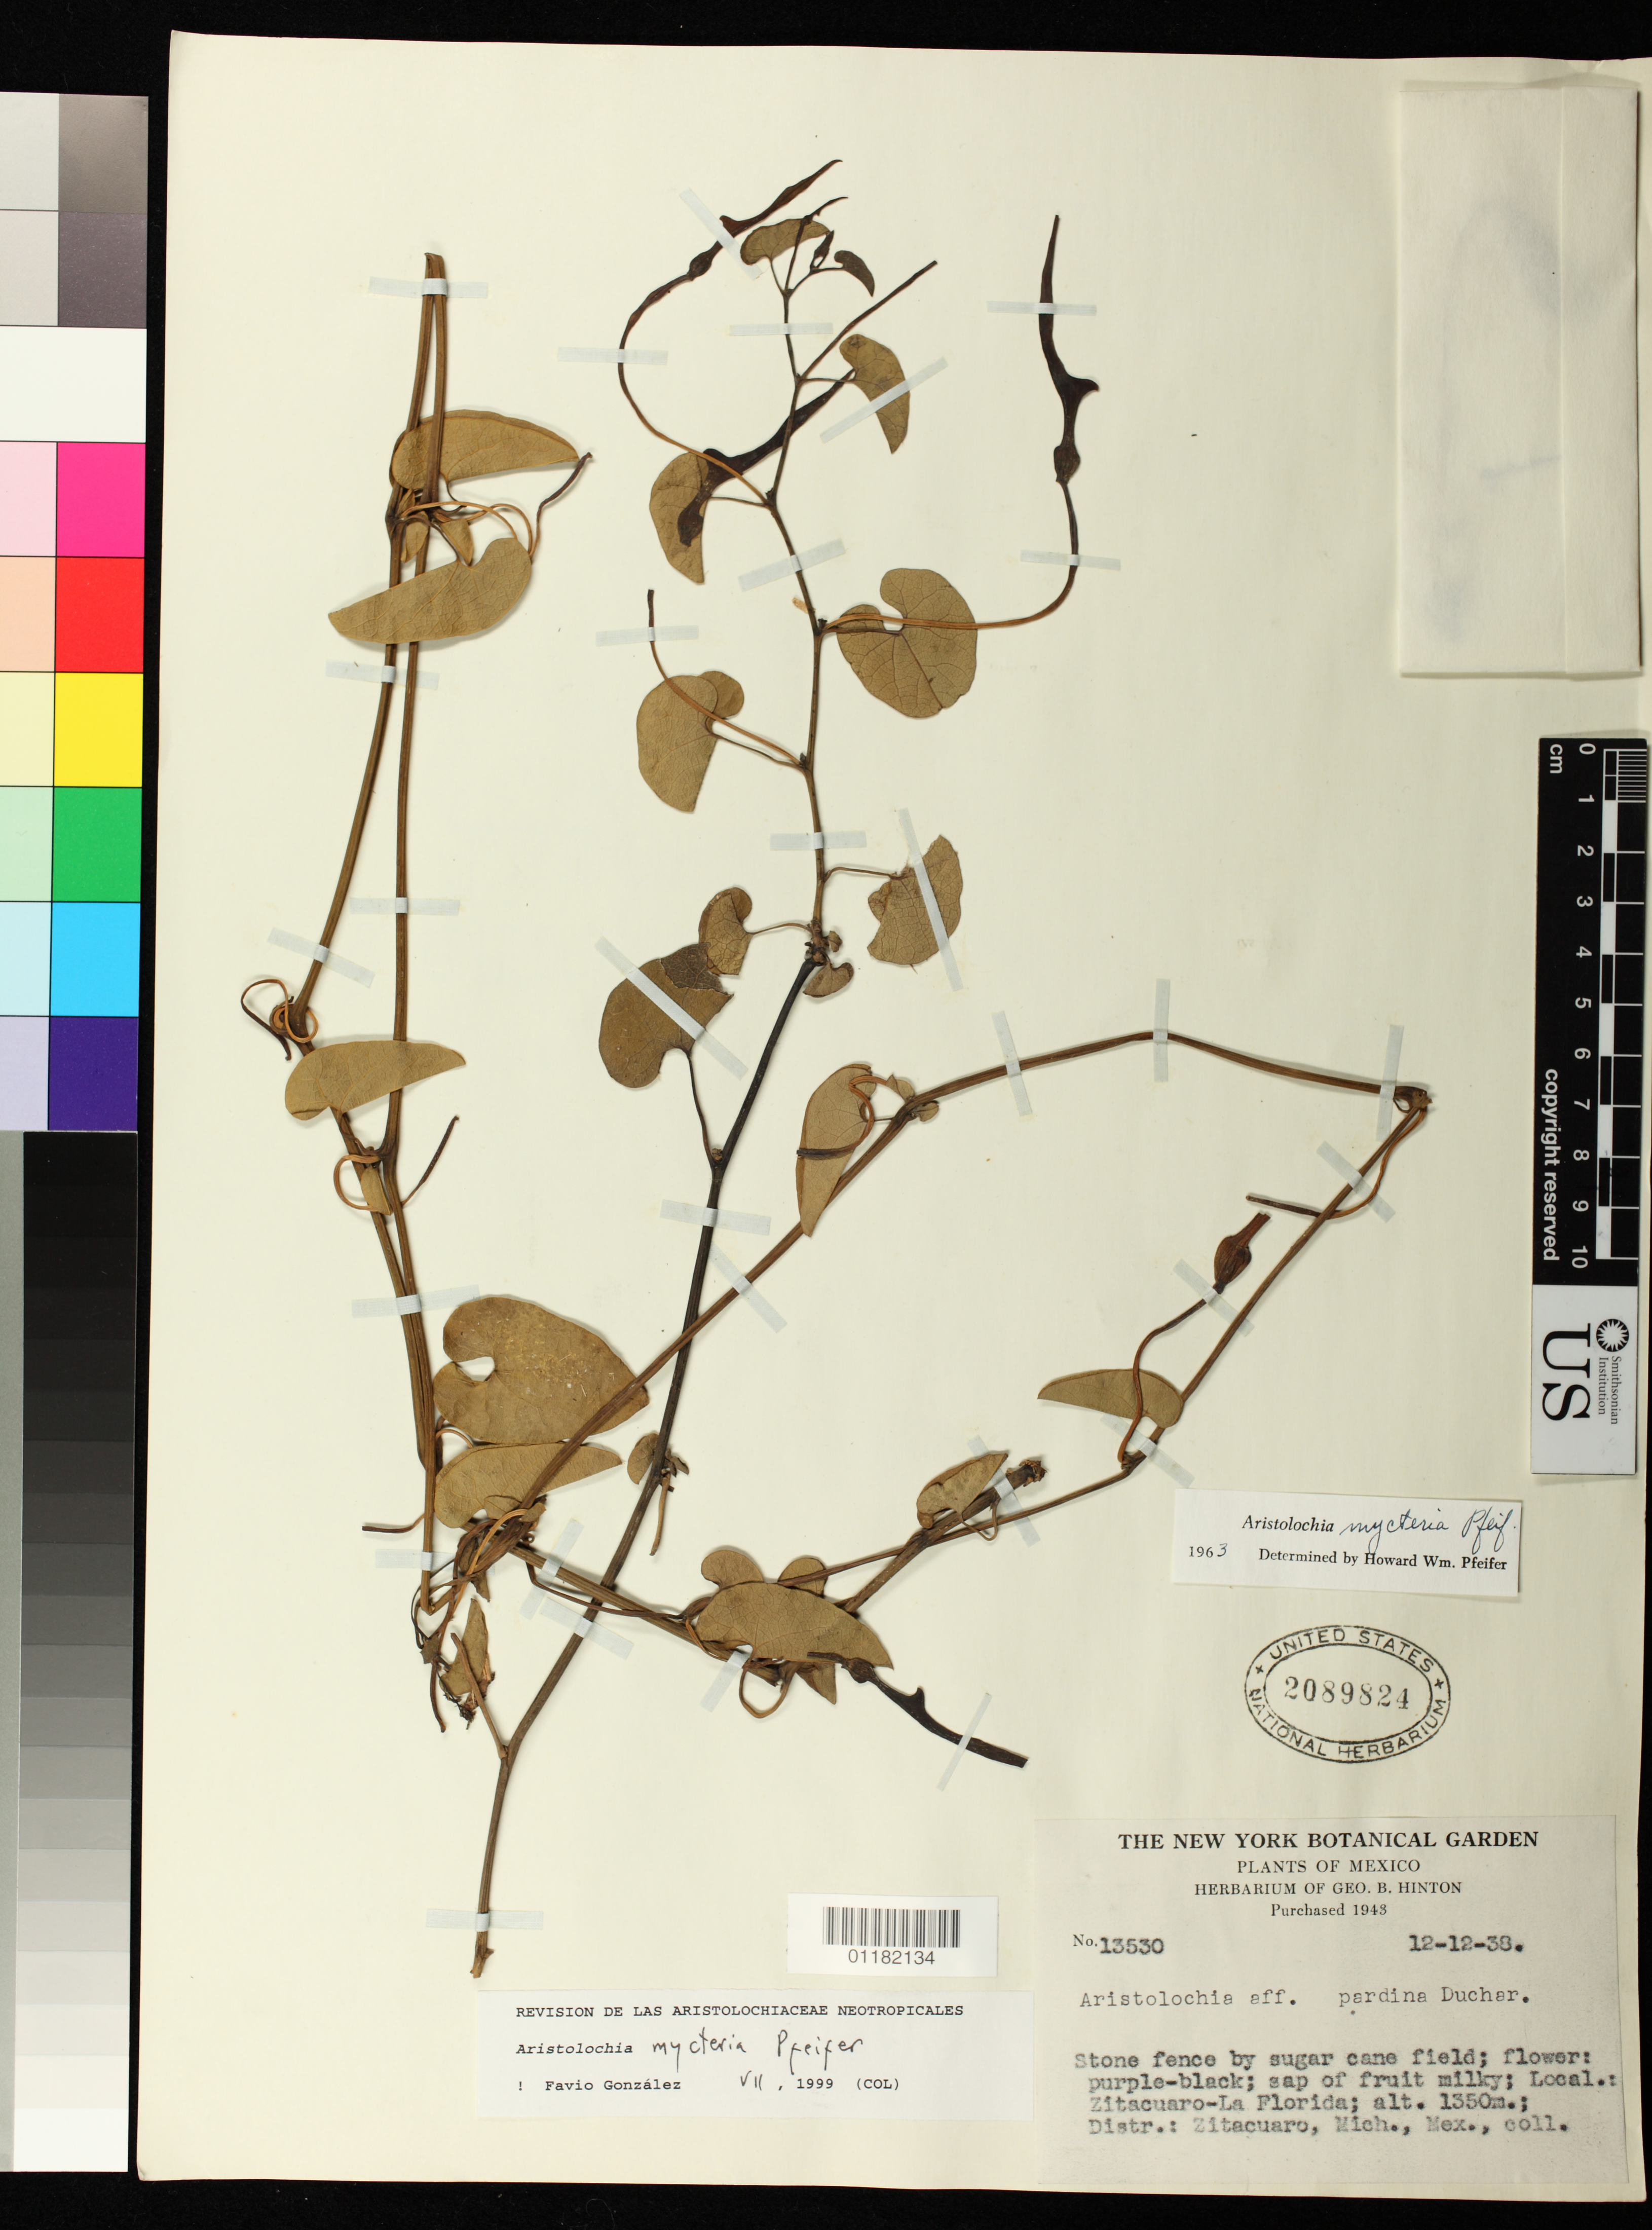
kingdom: Plantae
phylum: Tracheophyta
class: Magnoliopsida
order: Piperales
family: Aristolochiaceae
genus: Aristolochia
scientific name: Aristolochia taliscana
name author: Hook. & Arn.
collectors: G. B. Hinton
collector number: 13530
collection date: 1938-12-12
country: Mexico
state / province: Michoacán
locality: Zitacuaro - La Florida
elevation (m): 1350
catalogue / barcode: US 2089824